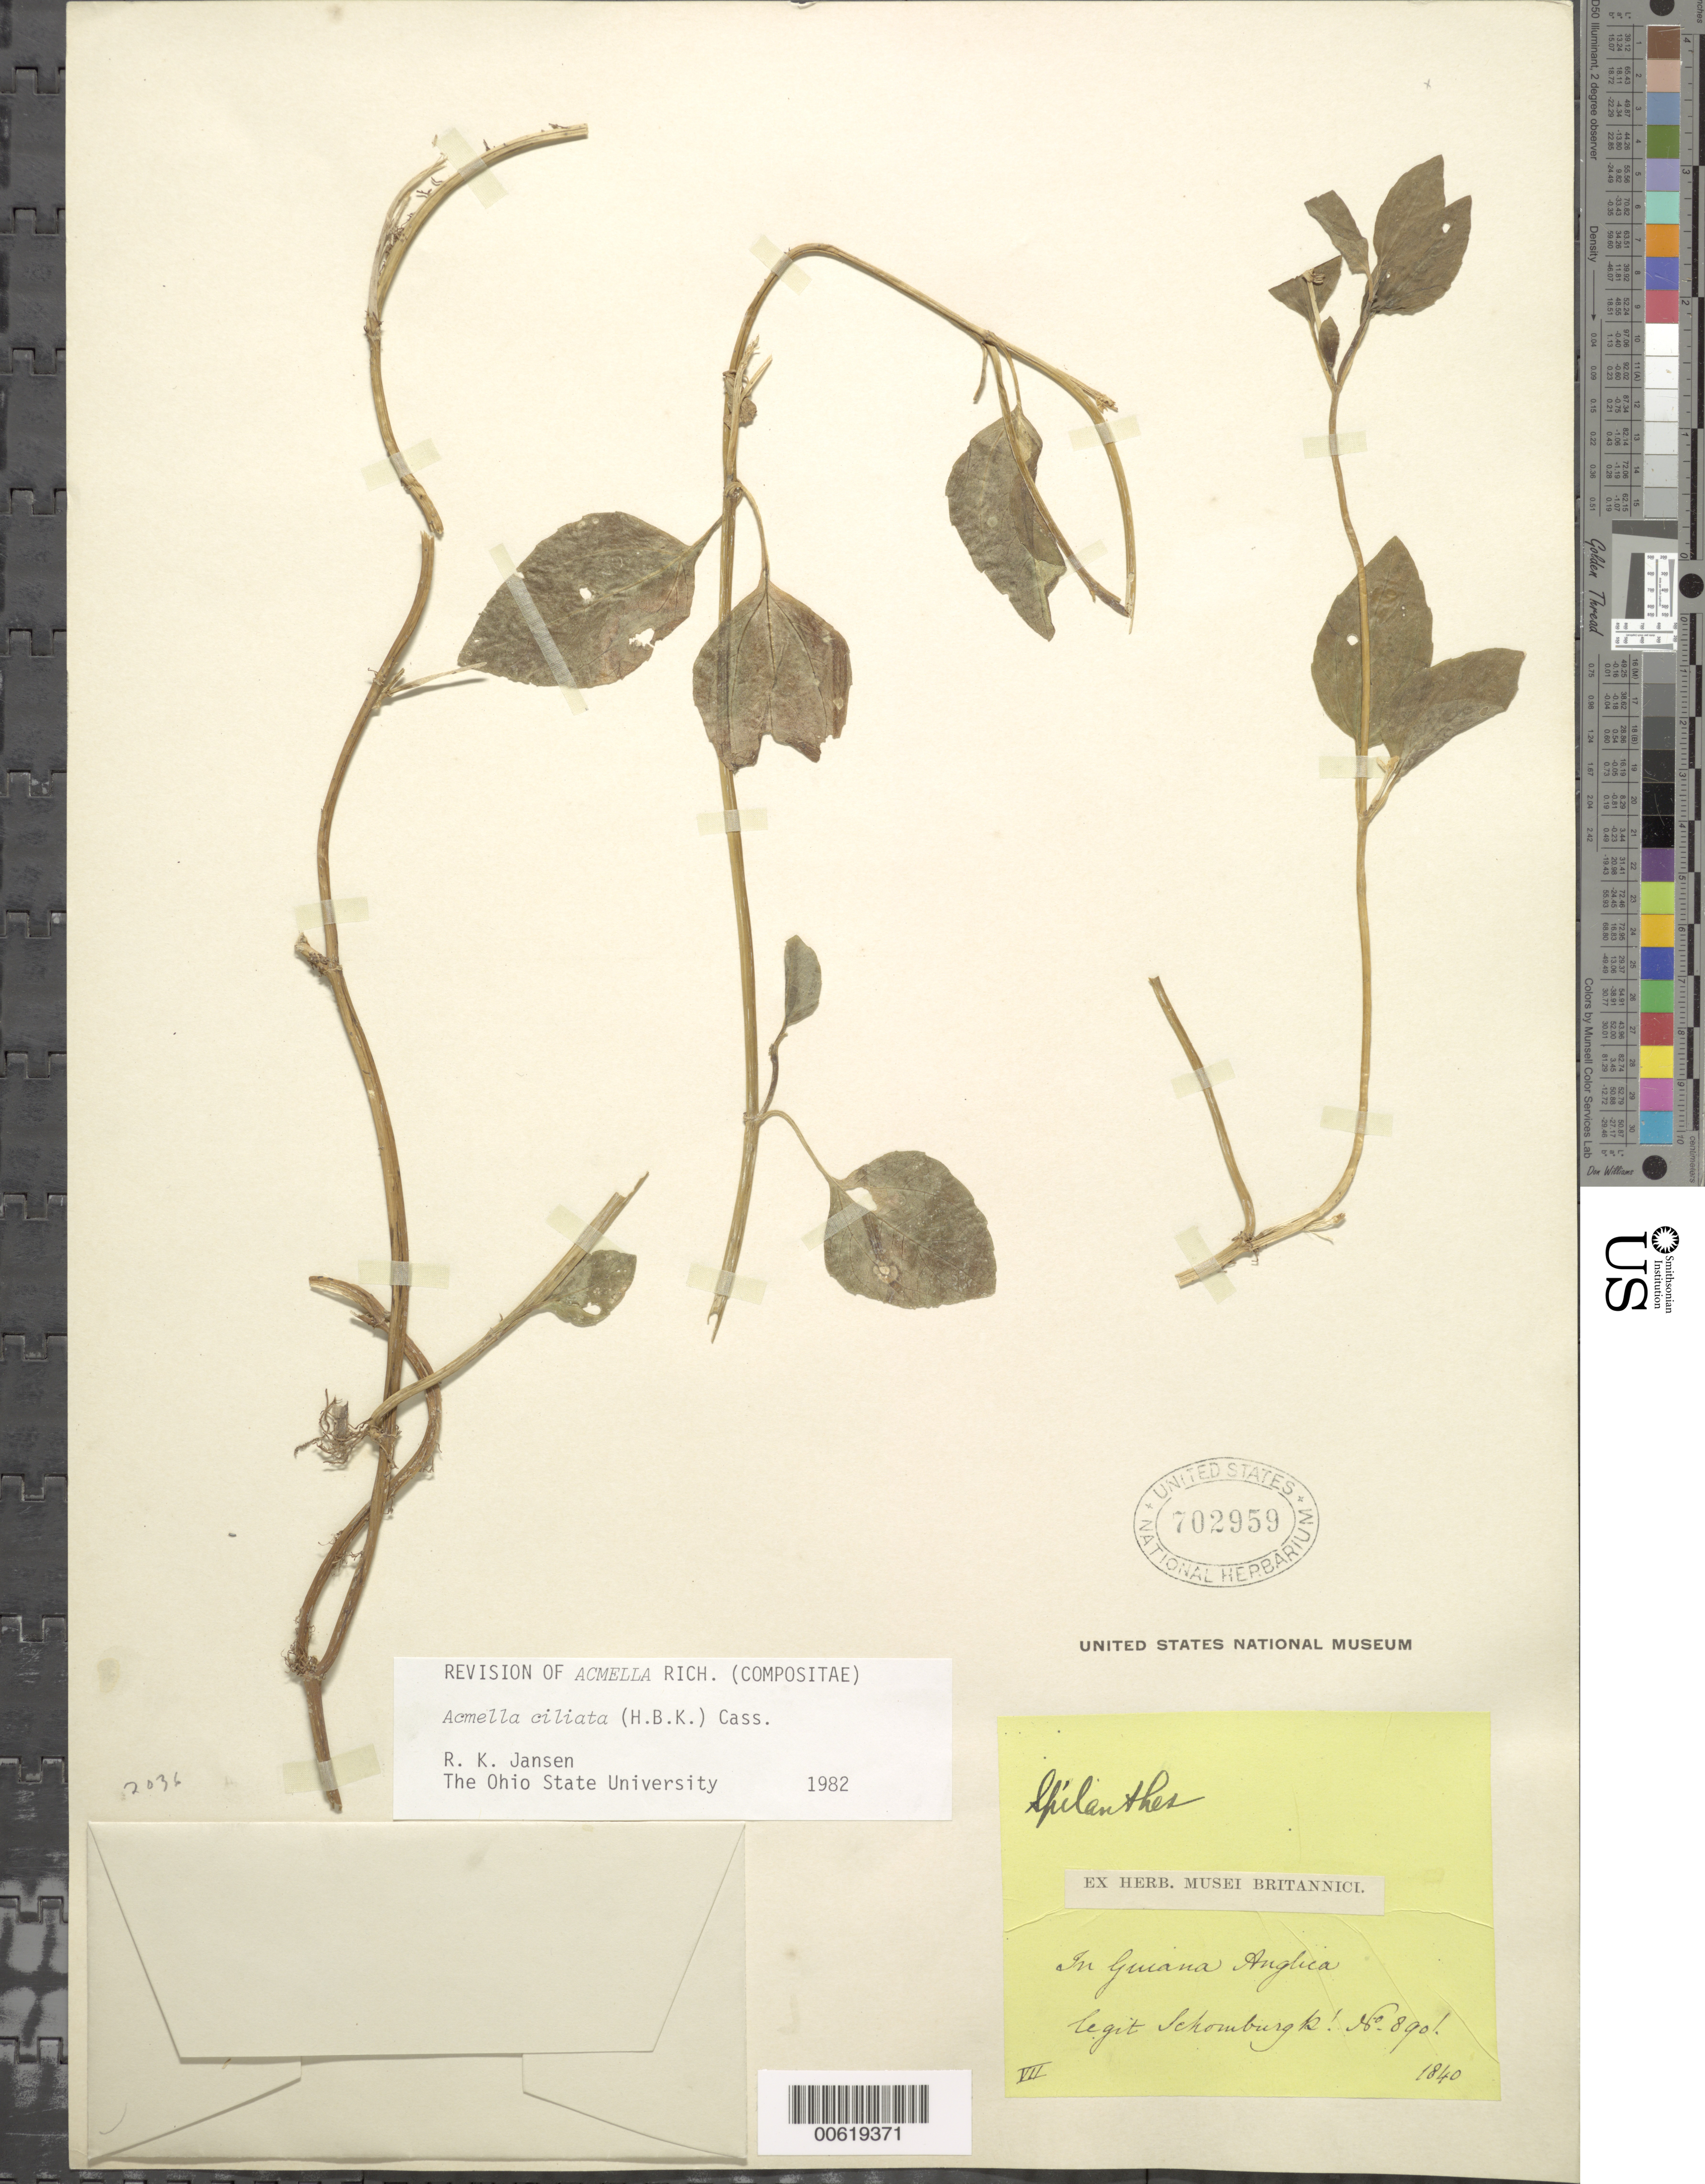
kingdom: Plantae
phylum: Tracheophyta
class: Magnoliopsida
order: Asterales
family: Asteraceae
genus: Acmella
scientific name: Acmella uliginosa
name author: (Sw.) Cass.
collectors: R. H. Schomburgk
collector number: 890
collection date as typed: July 1840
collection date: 1840-07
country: Guyana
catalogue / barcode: US 702959